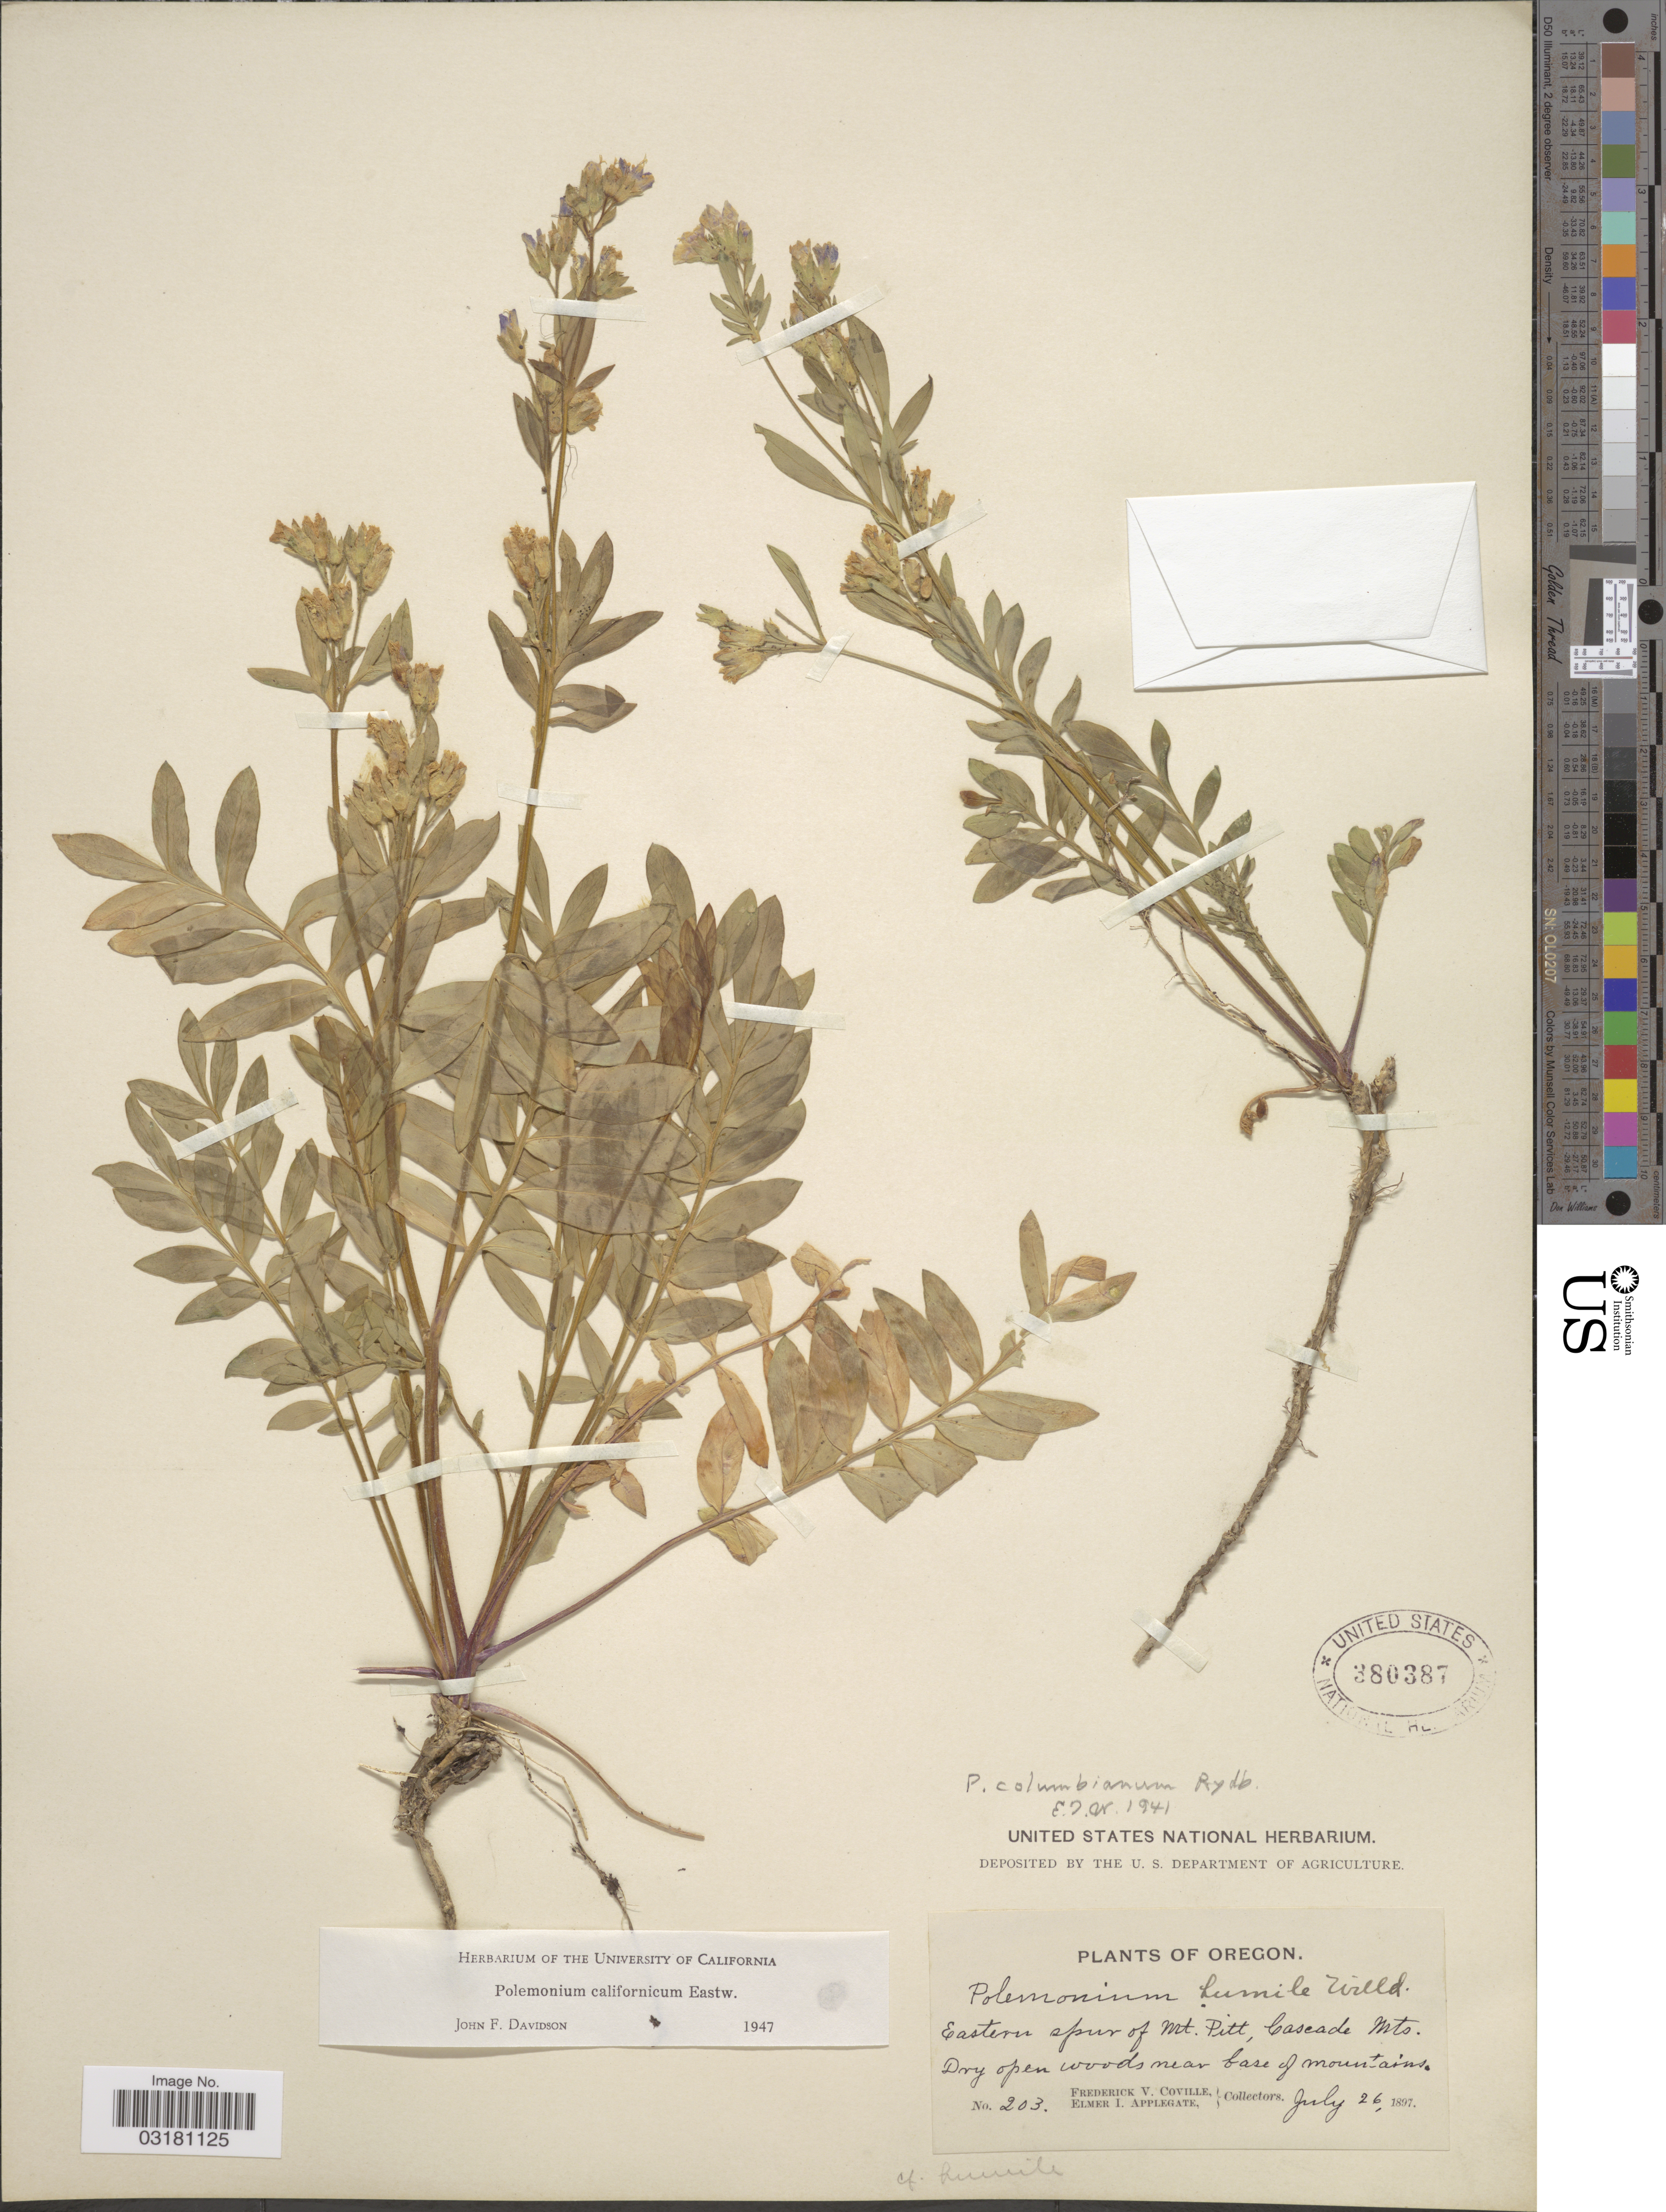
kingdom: Plantae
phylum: Tracheophyta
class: Magnoliopsida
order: Ericales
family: Polemoniaceae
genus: Polemonium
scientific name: Polemonium californicum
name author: Eastw.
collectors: F. V. Coville & E. I. Applegate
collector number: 203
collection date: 1897-07-26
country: United States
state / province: Oregon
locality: Eastern spur of Mt. Pitt, Cascade Mts.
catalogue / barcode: US 380387